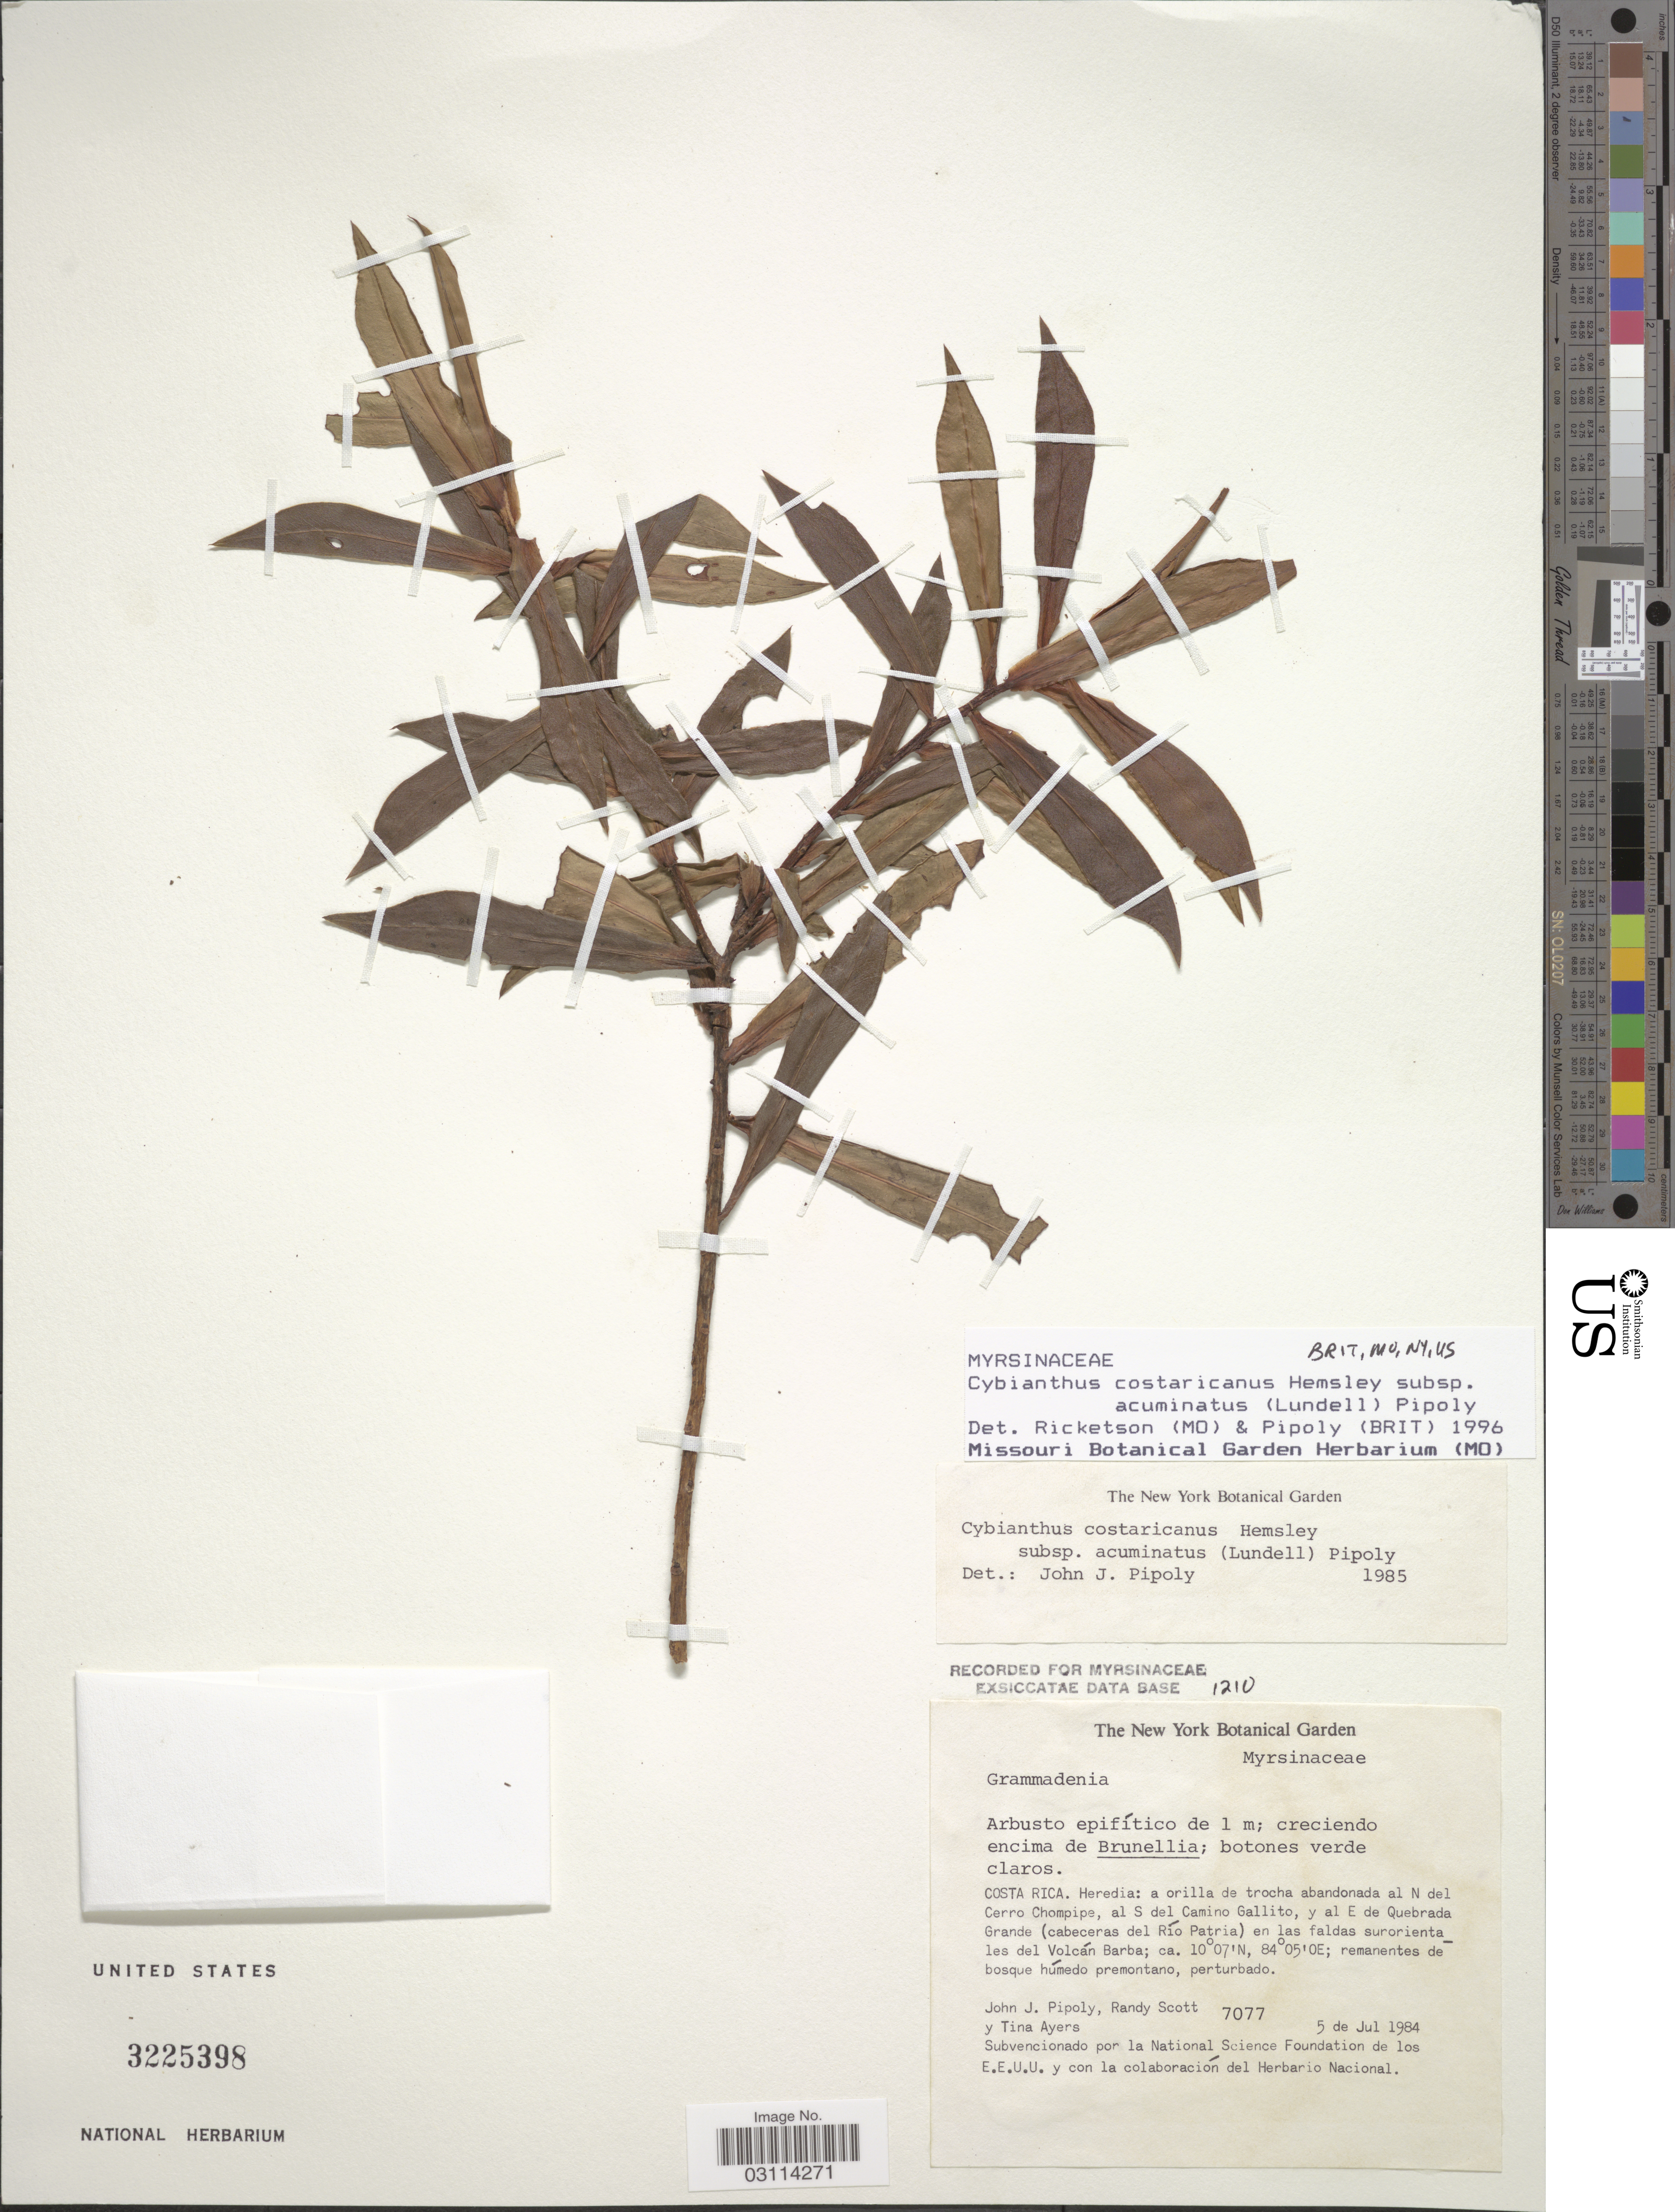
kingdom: Plantae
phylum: Tracheophyta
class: Magnoliopsida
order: Ericales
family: Primulaceae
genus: Cybianthus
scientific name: Cybianthus costaricanus subsp. acuminatus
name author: (Lundell) Pipoly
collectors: J. J. Pipoly, R. Scott & T. J. Ayers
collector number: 7077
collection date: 1984-07-05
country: Costa Rica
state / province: Heredia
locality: A orilla de trocha abandonada, al N del Cerro Chompipe, al S del camino Gallito, y al E de Quebrada Grande (cabeceras del Río Patria) en las faldas surorientales del Volcán Barba.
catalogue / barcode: US 3225398